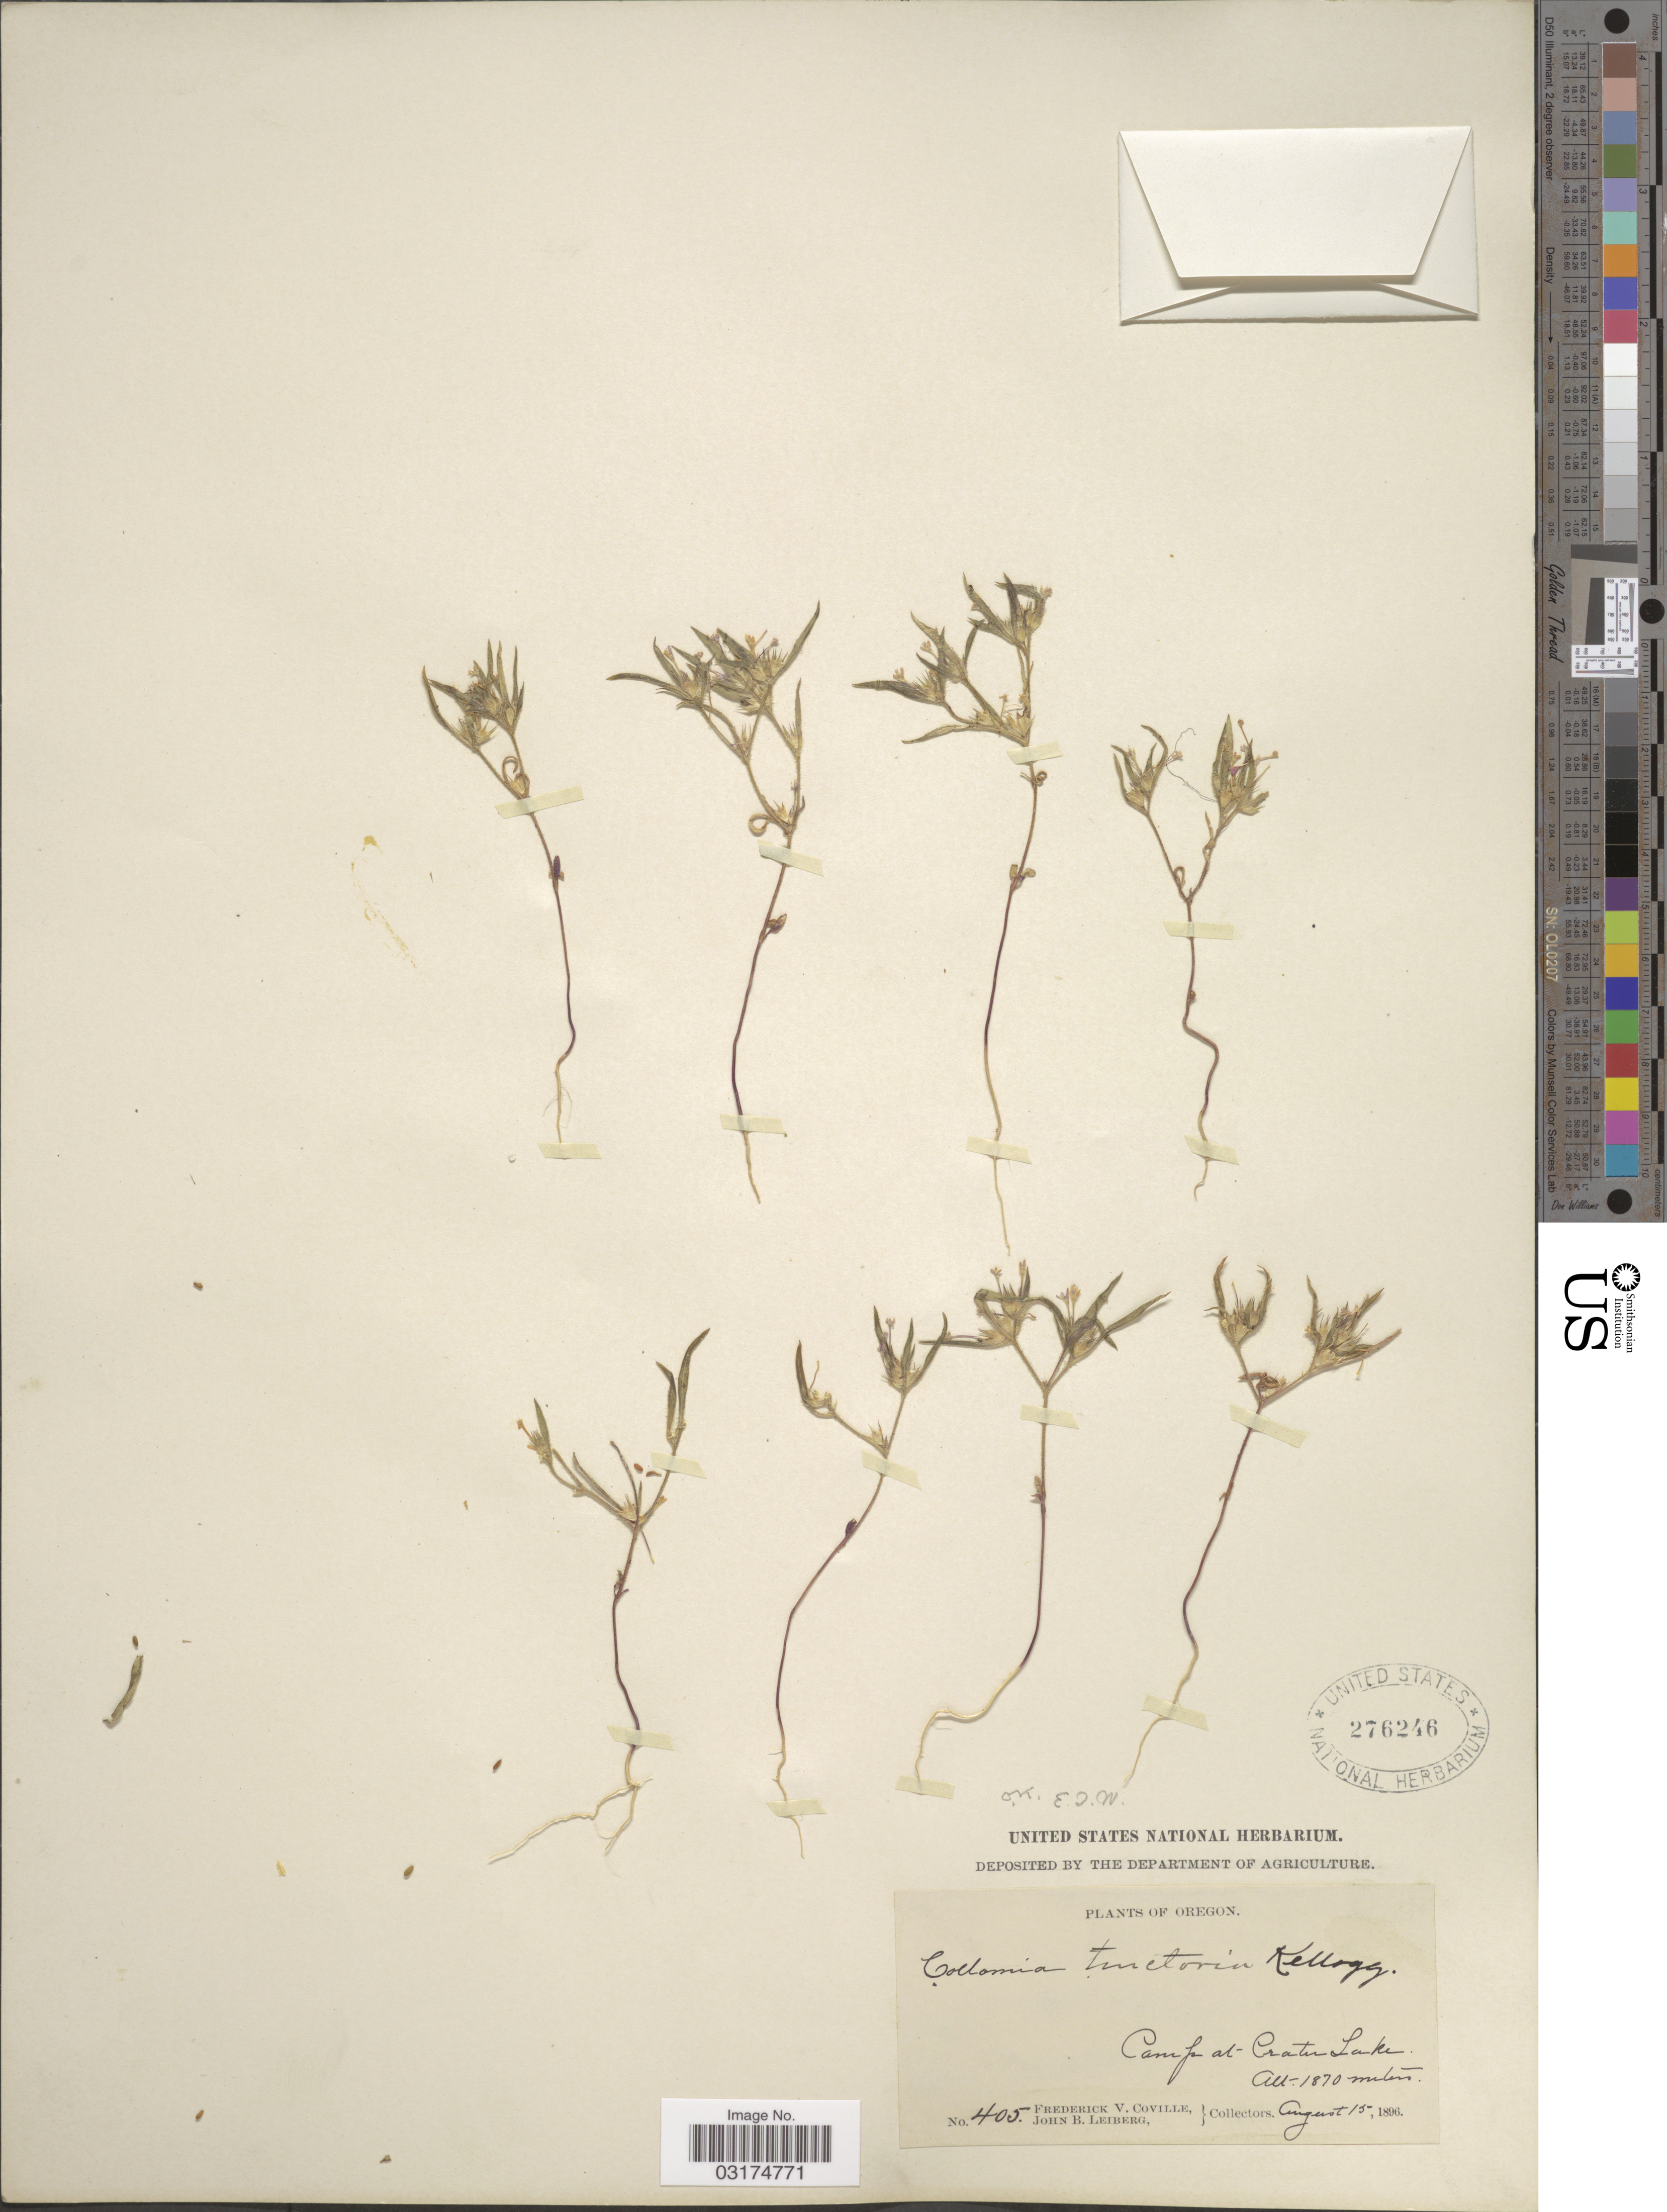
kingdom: Plantae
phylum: Tracheophyta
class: Magnoliopsida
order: Ericales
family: Polemoniaceae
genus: Collomia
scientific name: Collomia tinctoria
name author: Kellogg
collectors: F. V. Coville & J. B. Leiberg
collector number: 405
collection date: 1896-08-15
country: United States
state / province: Oregon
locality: Camp at Crater Lake.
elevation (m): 1870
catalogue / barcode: US 276246